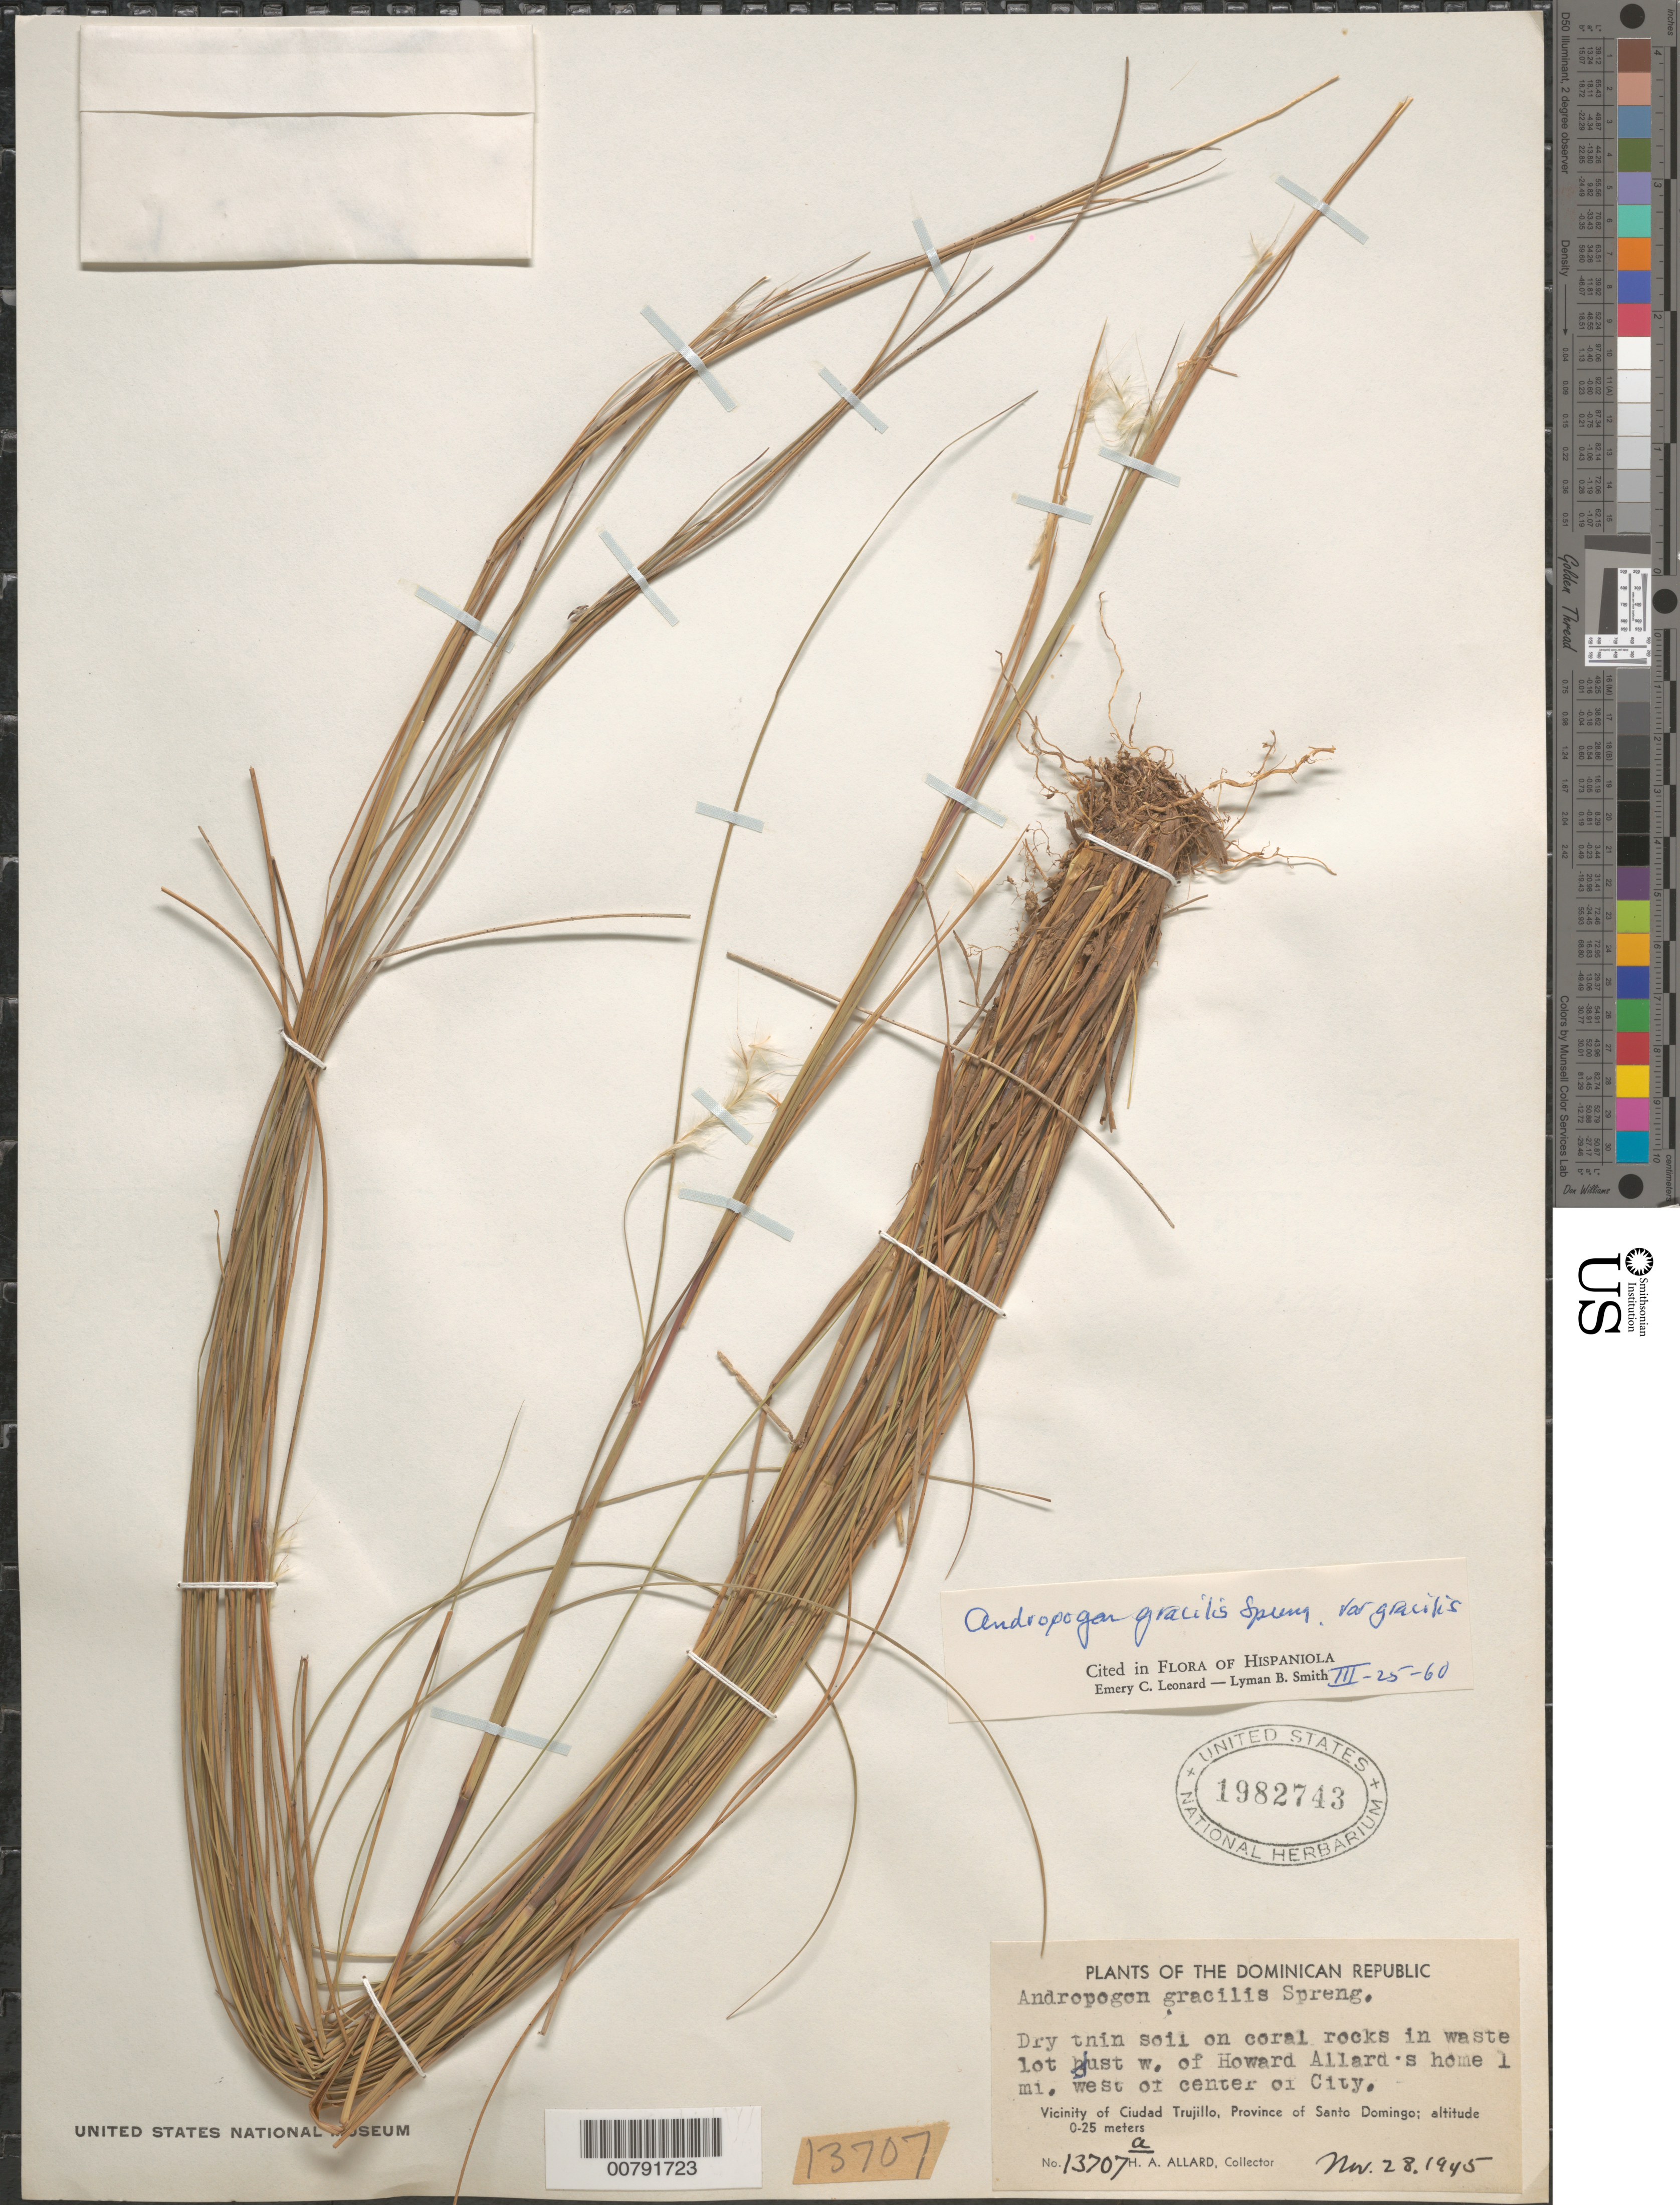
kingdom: Plantae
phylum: Tracheophyta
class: Liliopsida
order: Poales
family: Poaceae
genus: Schizachyrium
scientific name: Schizachyrium gracile var. gracile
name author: (Spreng.) Nash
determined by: Leonard, E. C.; Smith, L. B.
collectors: H. A. Allard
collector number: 13707a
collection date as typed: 28 Nov 1945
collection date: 1945-11-28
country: Dominican Republic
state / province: Santo Domingo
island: Hispaniola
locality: Ciudad Trujillo, W of Howard Allard's home, 1 mile W of center of City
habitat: Dry thin soil on coral rocks in waste lot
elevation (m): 0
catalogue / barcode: US 1982743